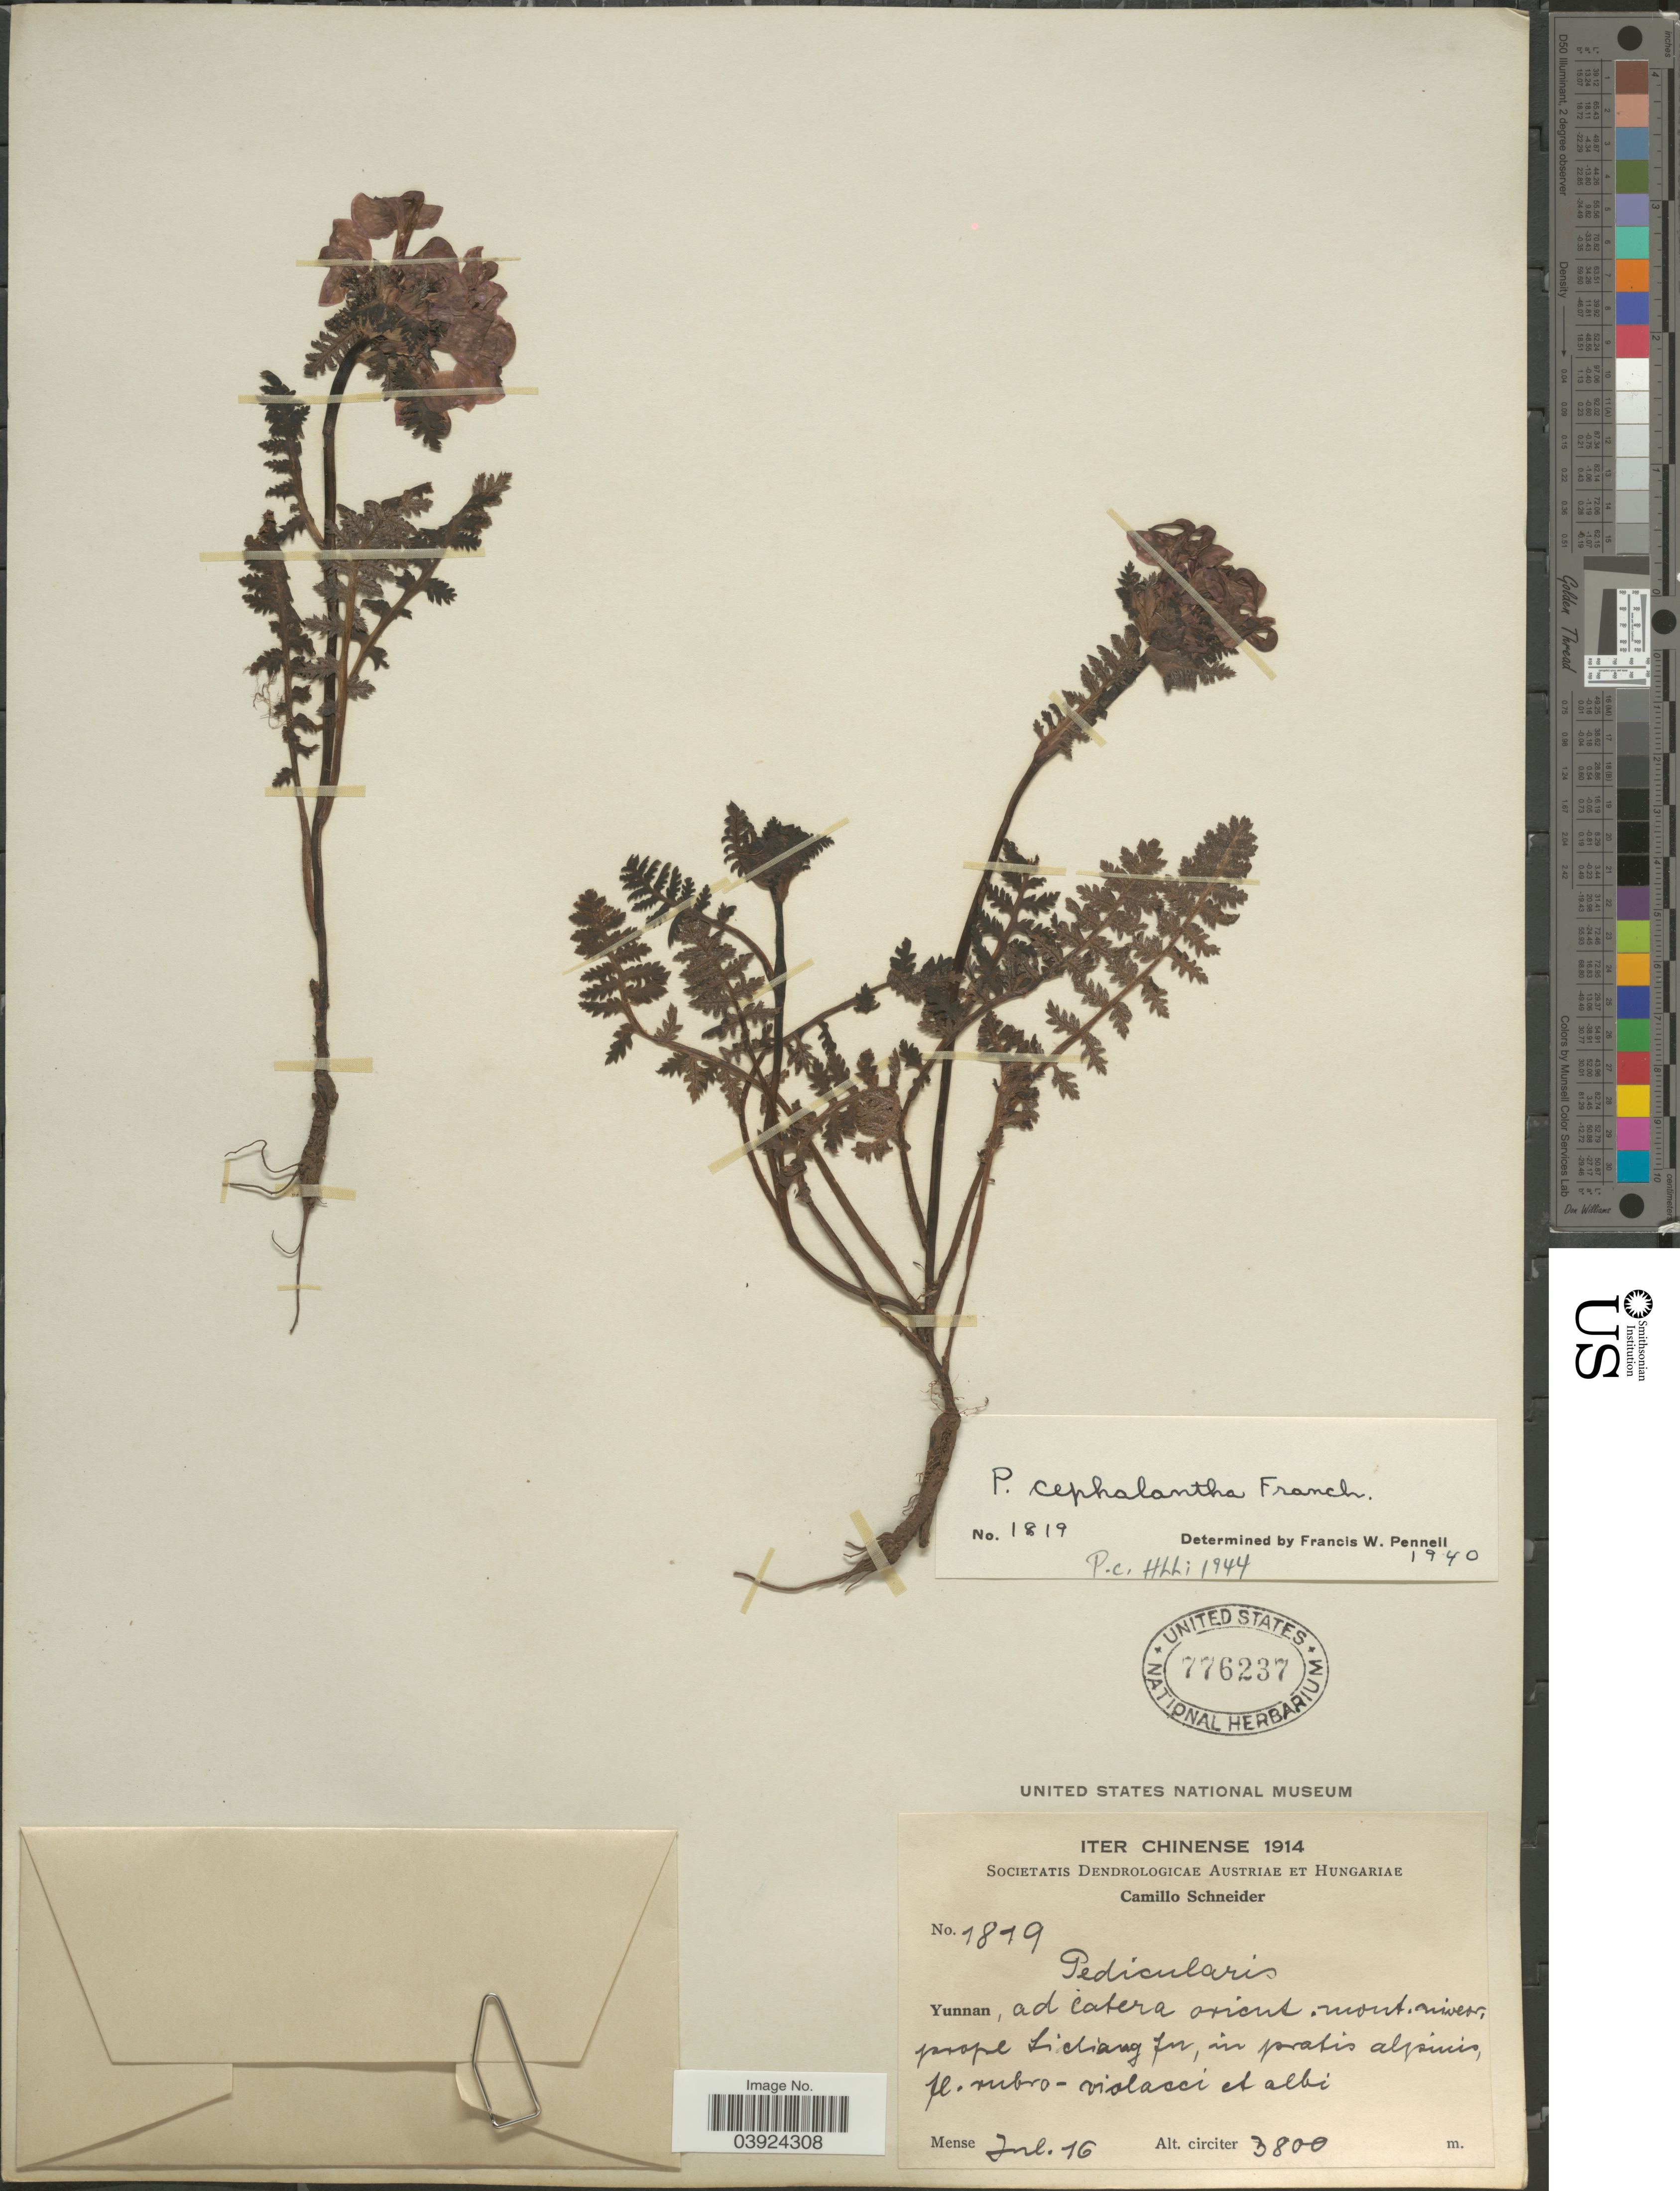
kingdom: Plantae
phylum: Tracheophyta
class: Magnoliopsida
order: Lamiales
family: Orobanchaceae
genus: Pedicularis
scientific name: Pedicularis cephalantha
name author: Franch. ex Maxim.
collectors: C. K. Schneider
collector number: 1819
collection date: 1914-07-16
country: China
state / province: Yunnan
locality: Ad catera oricut. mont. niveor. prope Lichiang, in pratis alpinis.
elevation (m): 3800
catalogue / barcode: US 776237